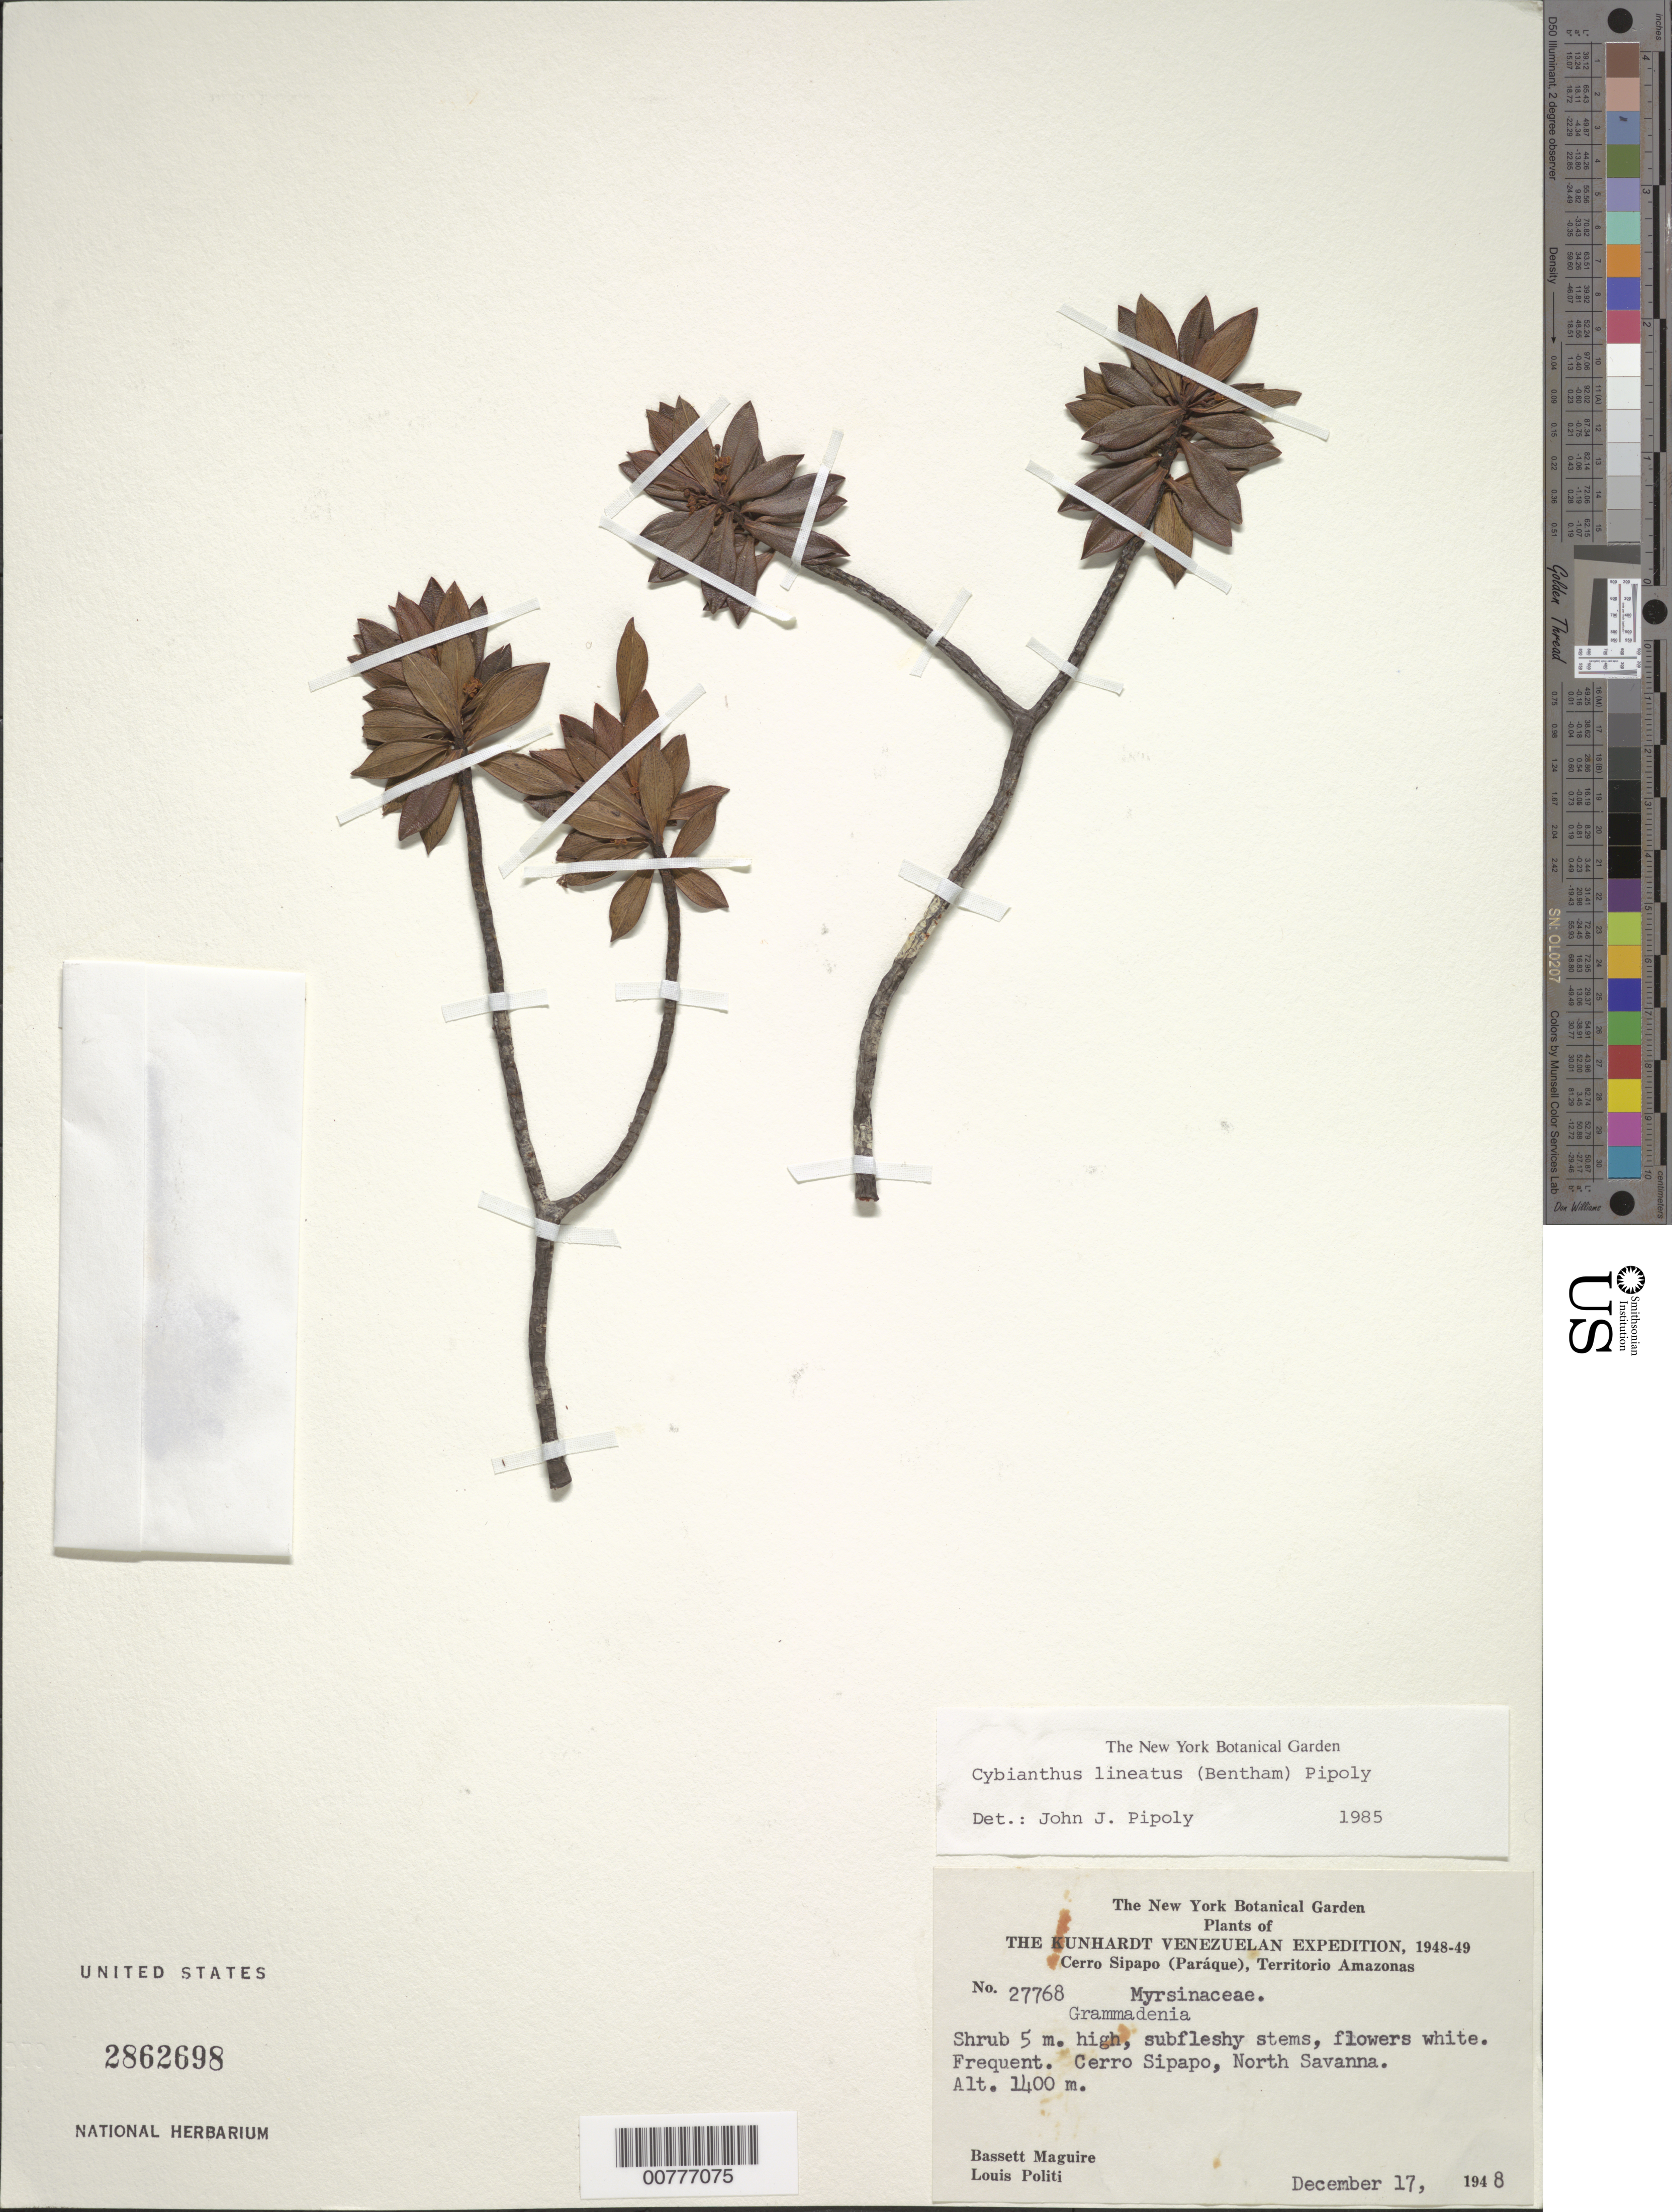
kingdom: Plantae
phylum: Tracheophyta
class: Magnoliopsida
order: Ericales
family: Primulaceae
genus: Cybianthus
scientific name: Cybianthus lineatus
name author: (Benth.) Pipoly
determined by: Pipoly, J. J., III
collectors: B. Maguire & L. Politi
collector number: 27768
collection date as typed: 17-Dec-48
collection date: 1948-12-17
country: Venezuela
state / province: Amazonas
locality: Cerro Sipapo (Paráque), North Savanna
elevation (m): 1400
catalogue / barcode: US 2862698